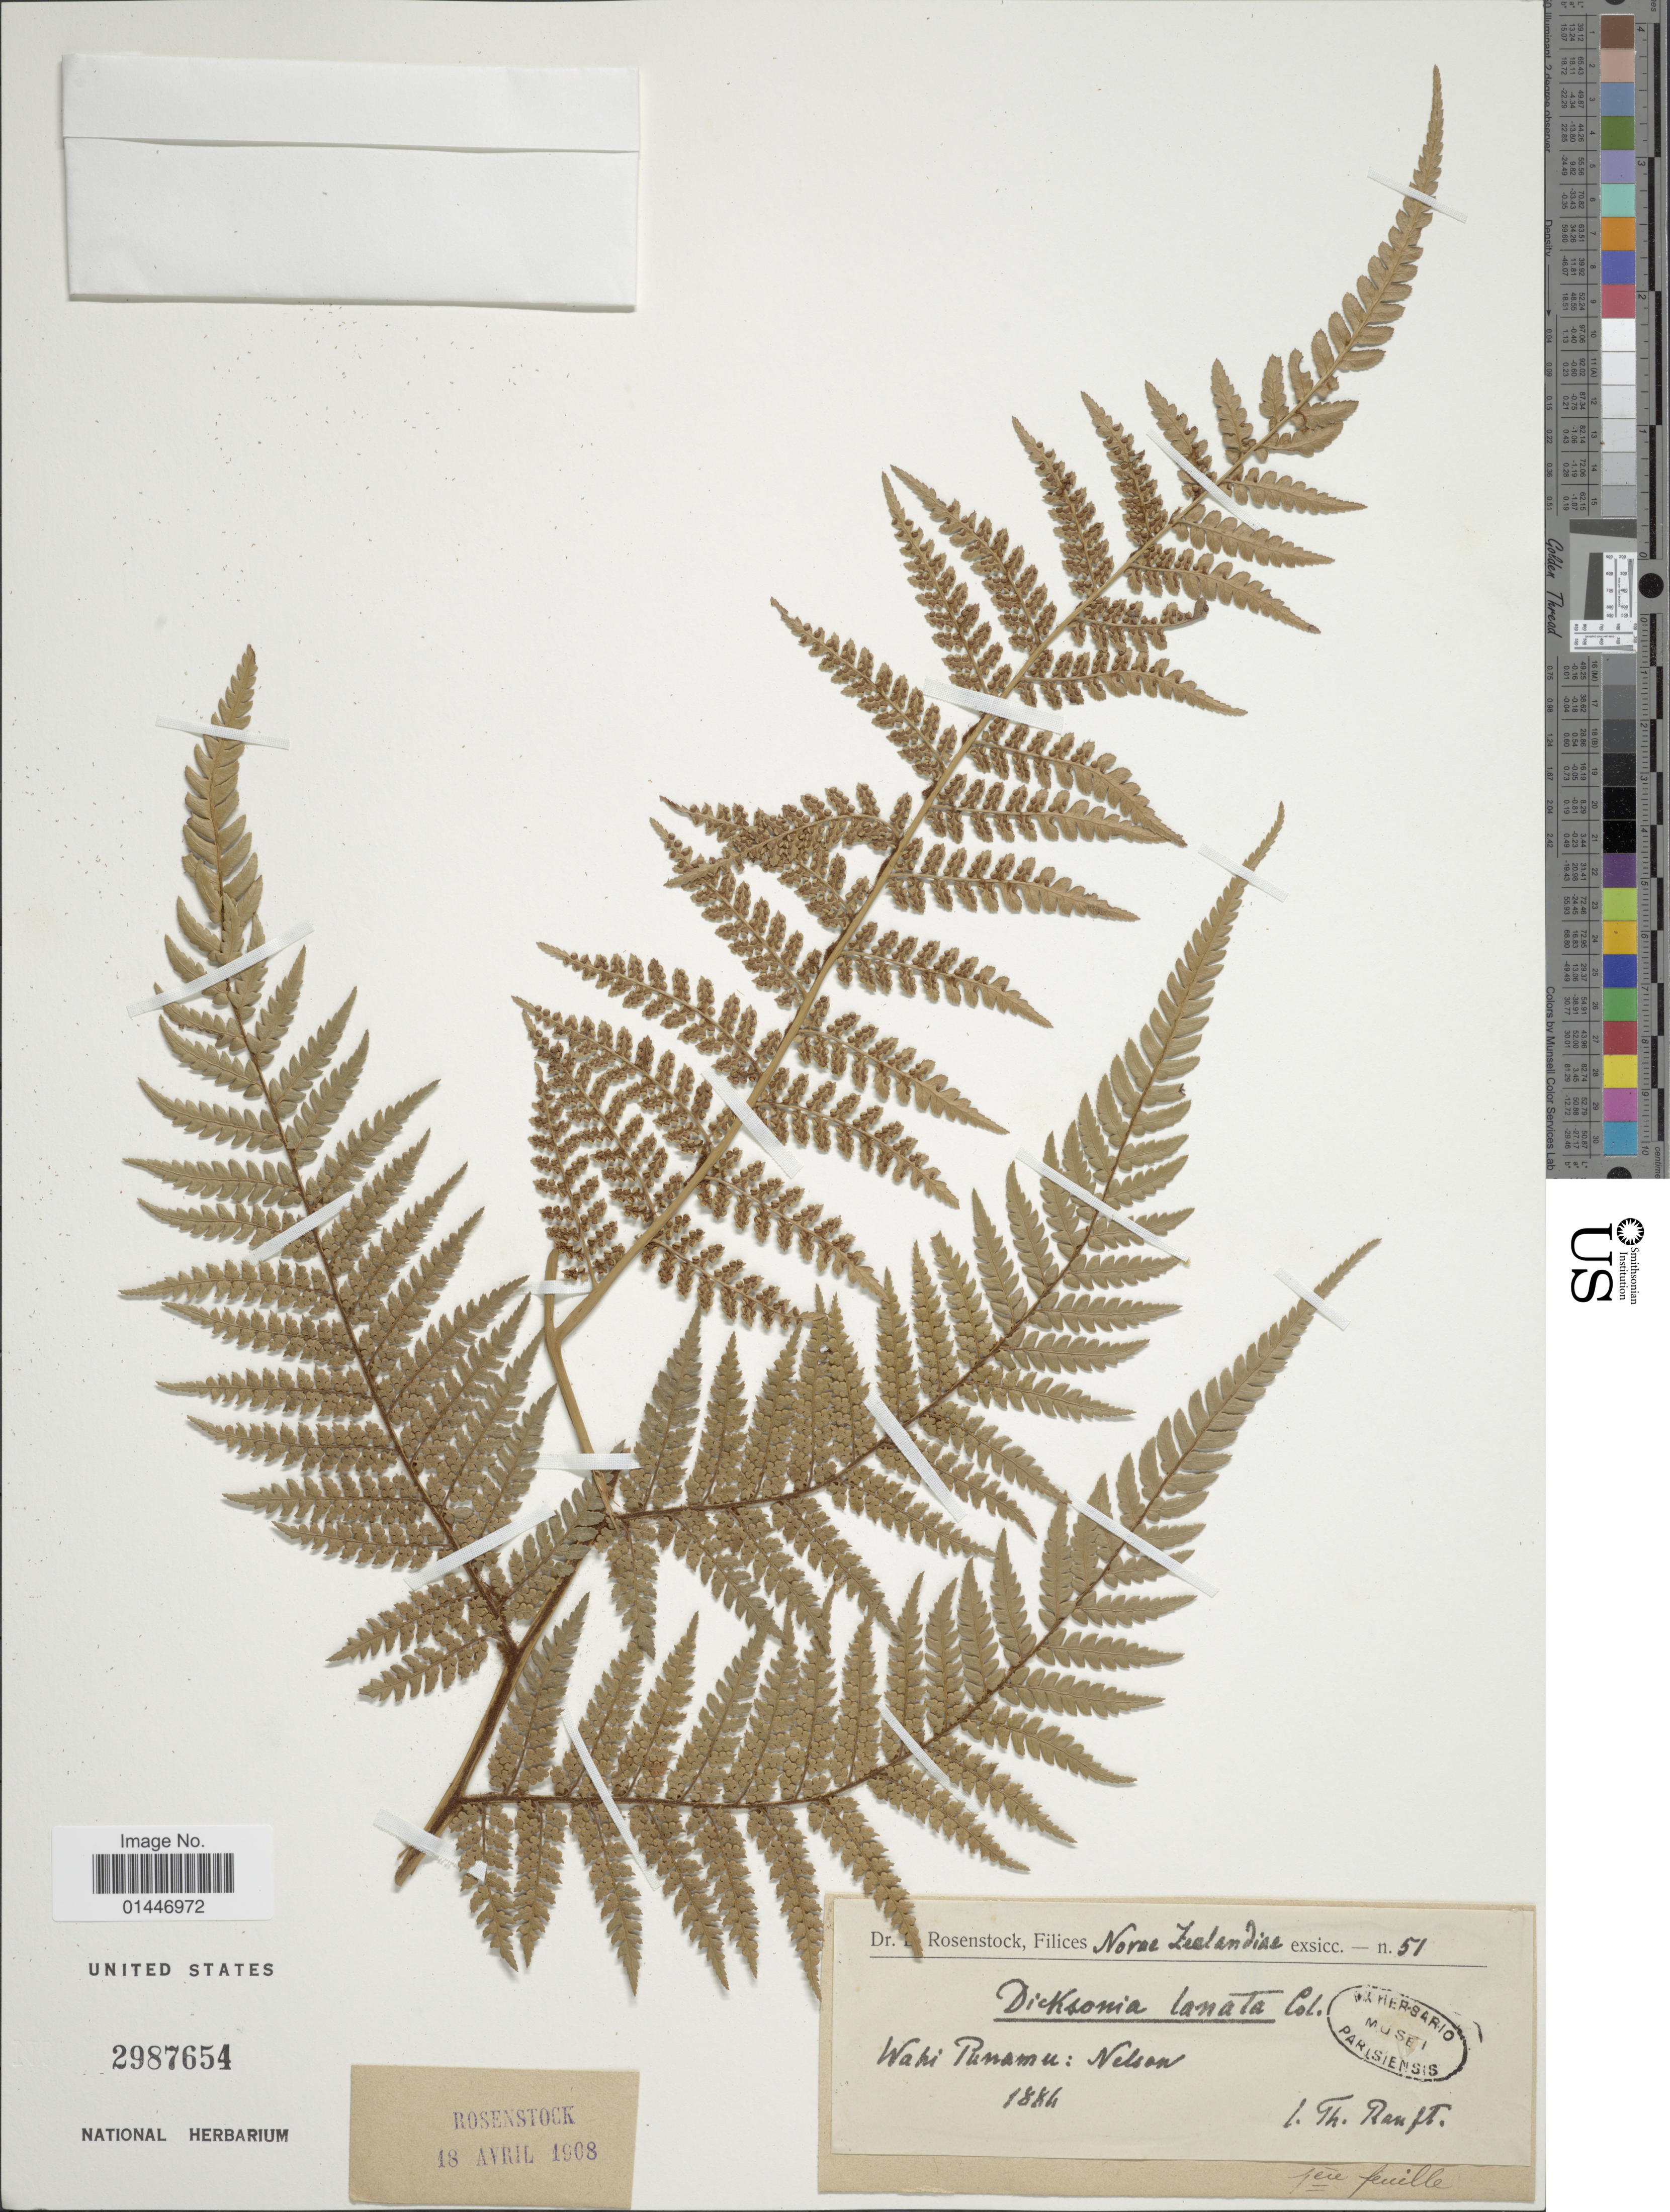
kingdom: Plantae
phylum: Tracheophyta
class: Polypodiopsida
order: Cyatheales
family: Dicksoniaceae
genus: Dicksonia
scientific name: Dicksonia lanata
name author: Colenso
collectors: T. Ranft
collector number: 51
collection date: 1886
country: New Zealand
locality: Wahi Punamu: Nelson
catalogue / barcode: US 2987654